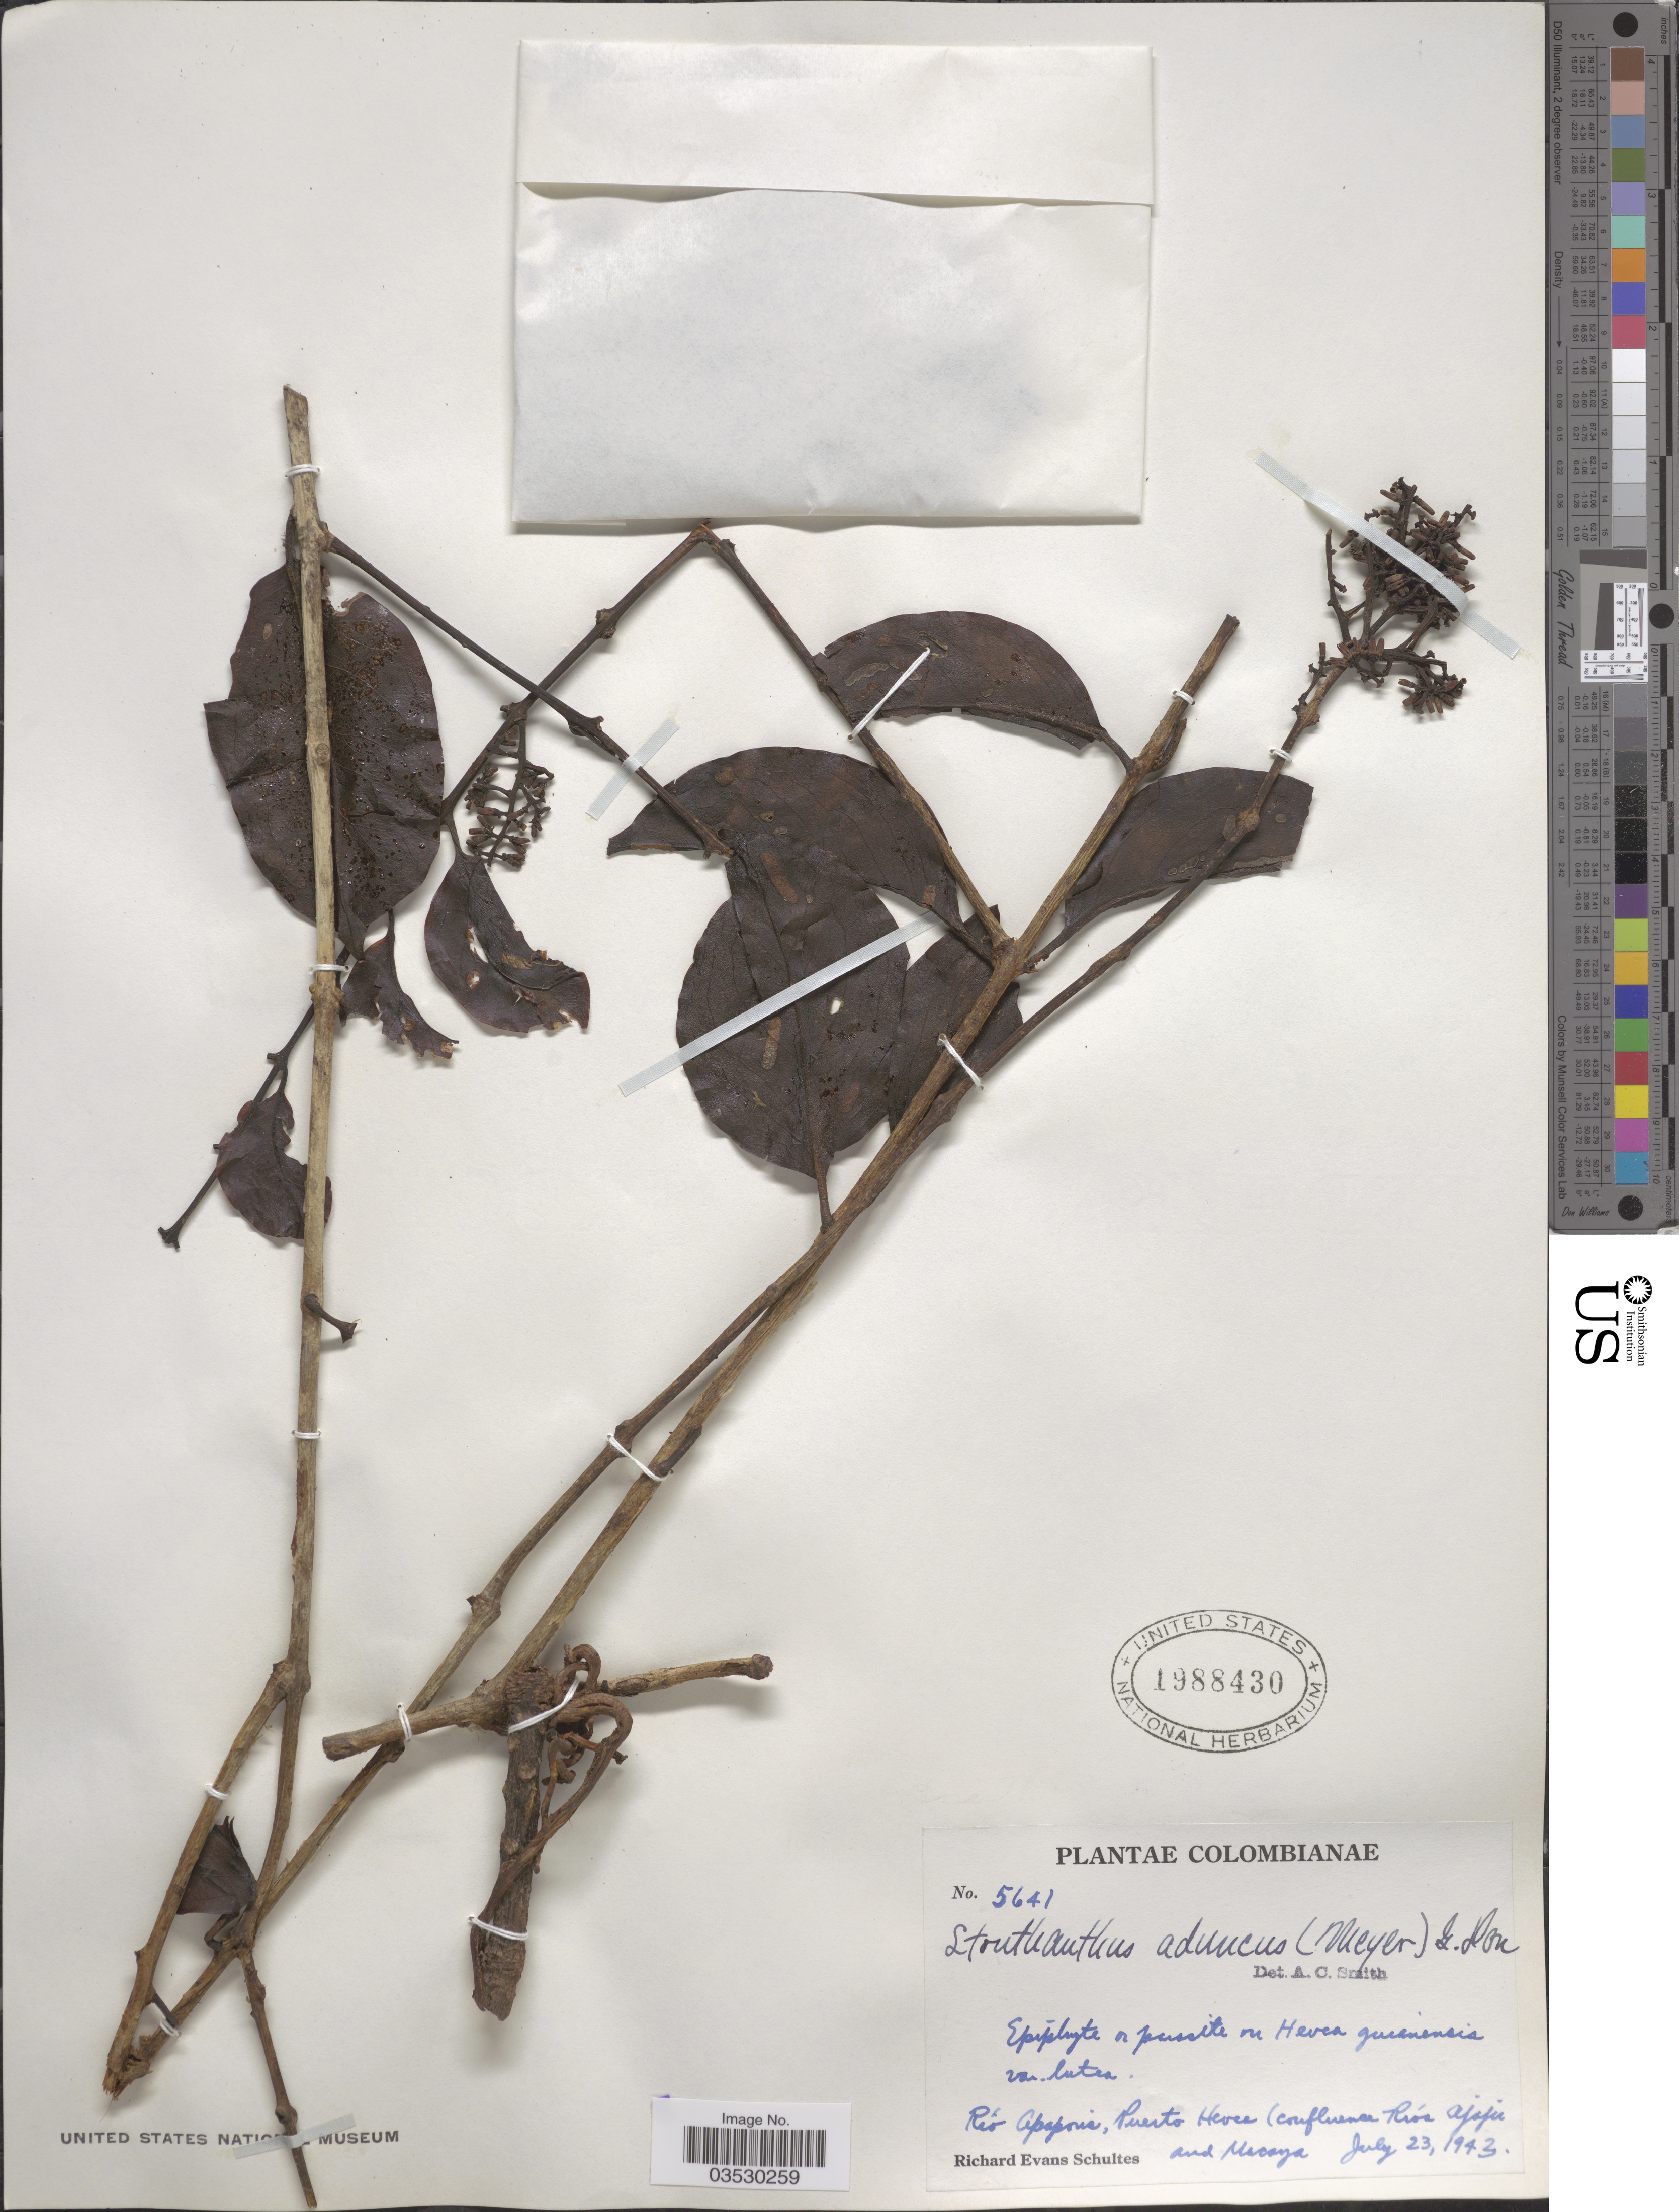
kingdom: Plantae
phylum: Tracheophyta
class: Magnoliopsida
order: Santalales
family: Loranthaceae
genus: Struthanthus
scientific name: Struthanthus aduncus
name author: (G. Mey.) G. Don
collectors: R. E. Schultes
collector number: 5641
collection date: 1943-07-23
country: Colombia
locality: Río Apaporis, Puerto Hevea (confluence Ríos Ajaju and Macaya.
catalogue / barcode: US 1988430